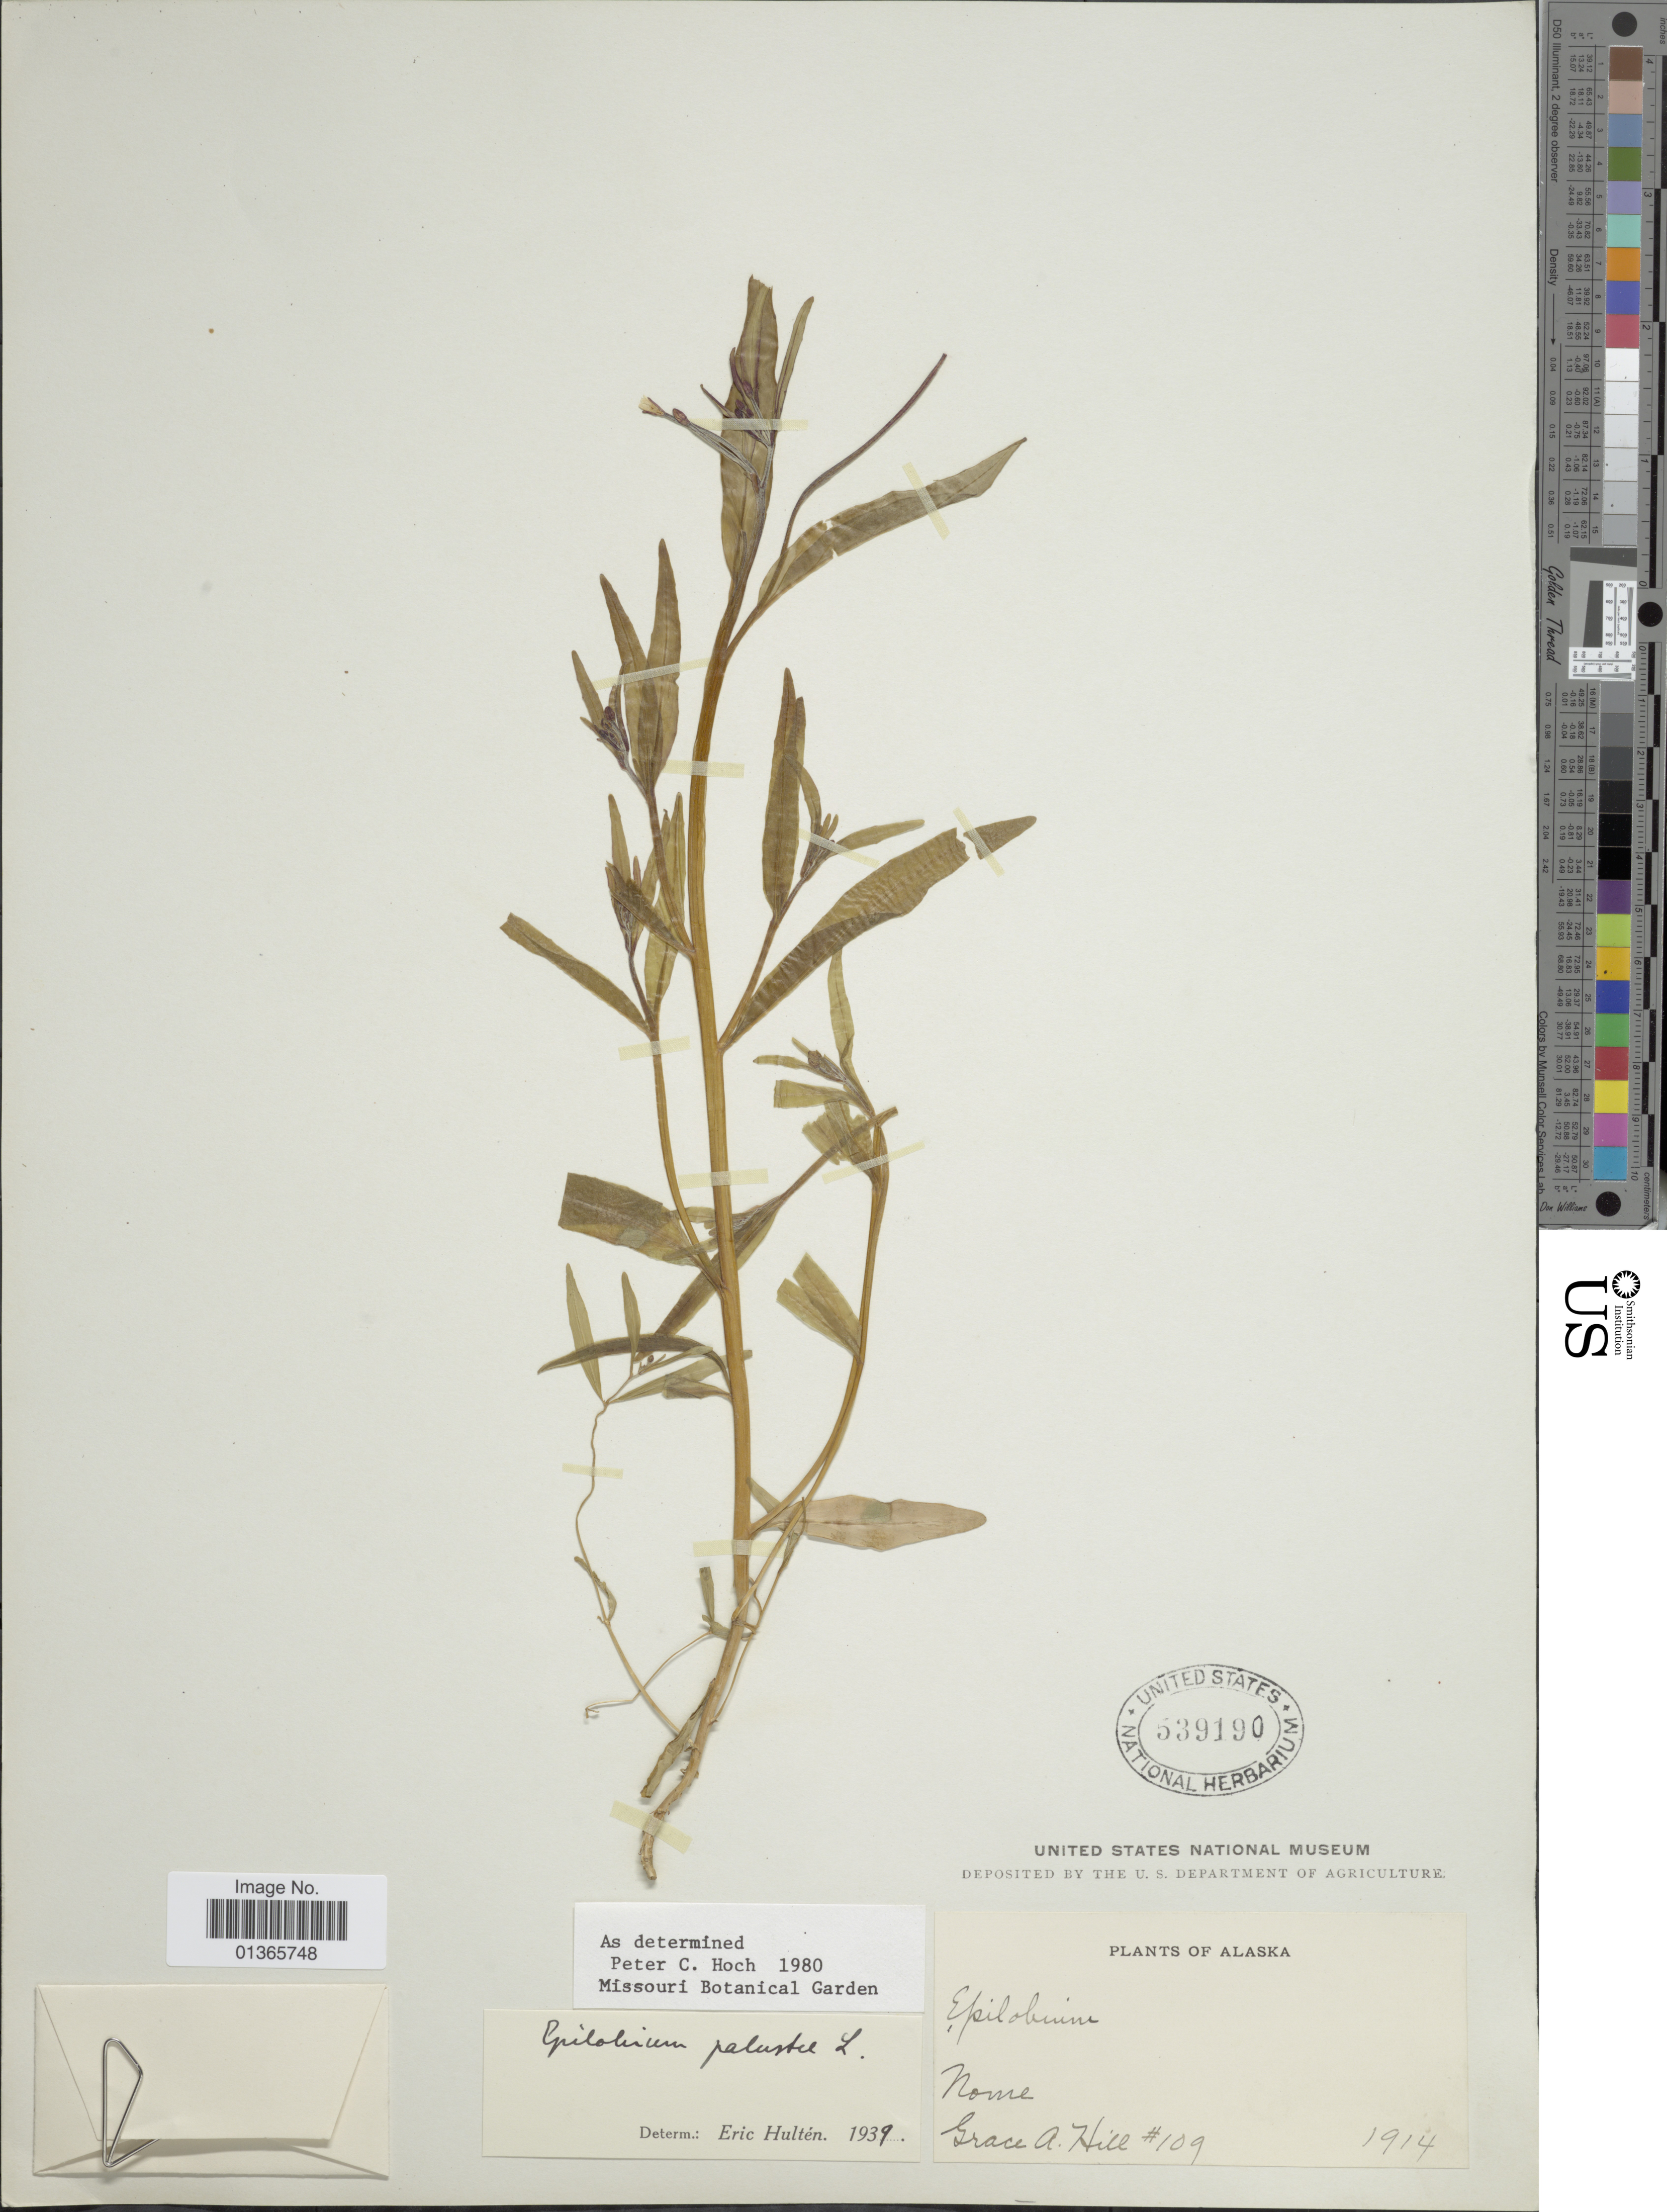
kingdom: Plantae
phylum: Tracheophyta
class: Magnoliopsida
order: Myrtales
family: Onagraceae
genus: Epilobium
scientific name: Epilobium palustre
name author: L.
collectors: G. A. Hill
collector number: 109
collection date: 1914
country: United States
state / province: Alaska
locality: Nome.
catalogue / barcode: US 539190